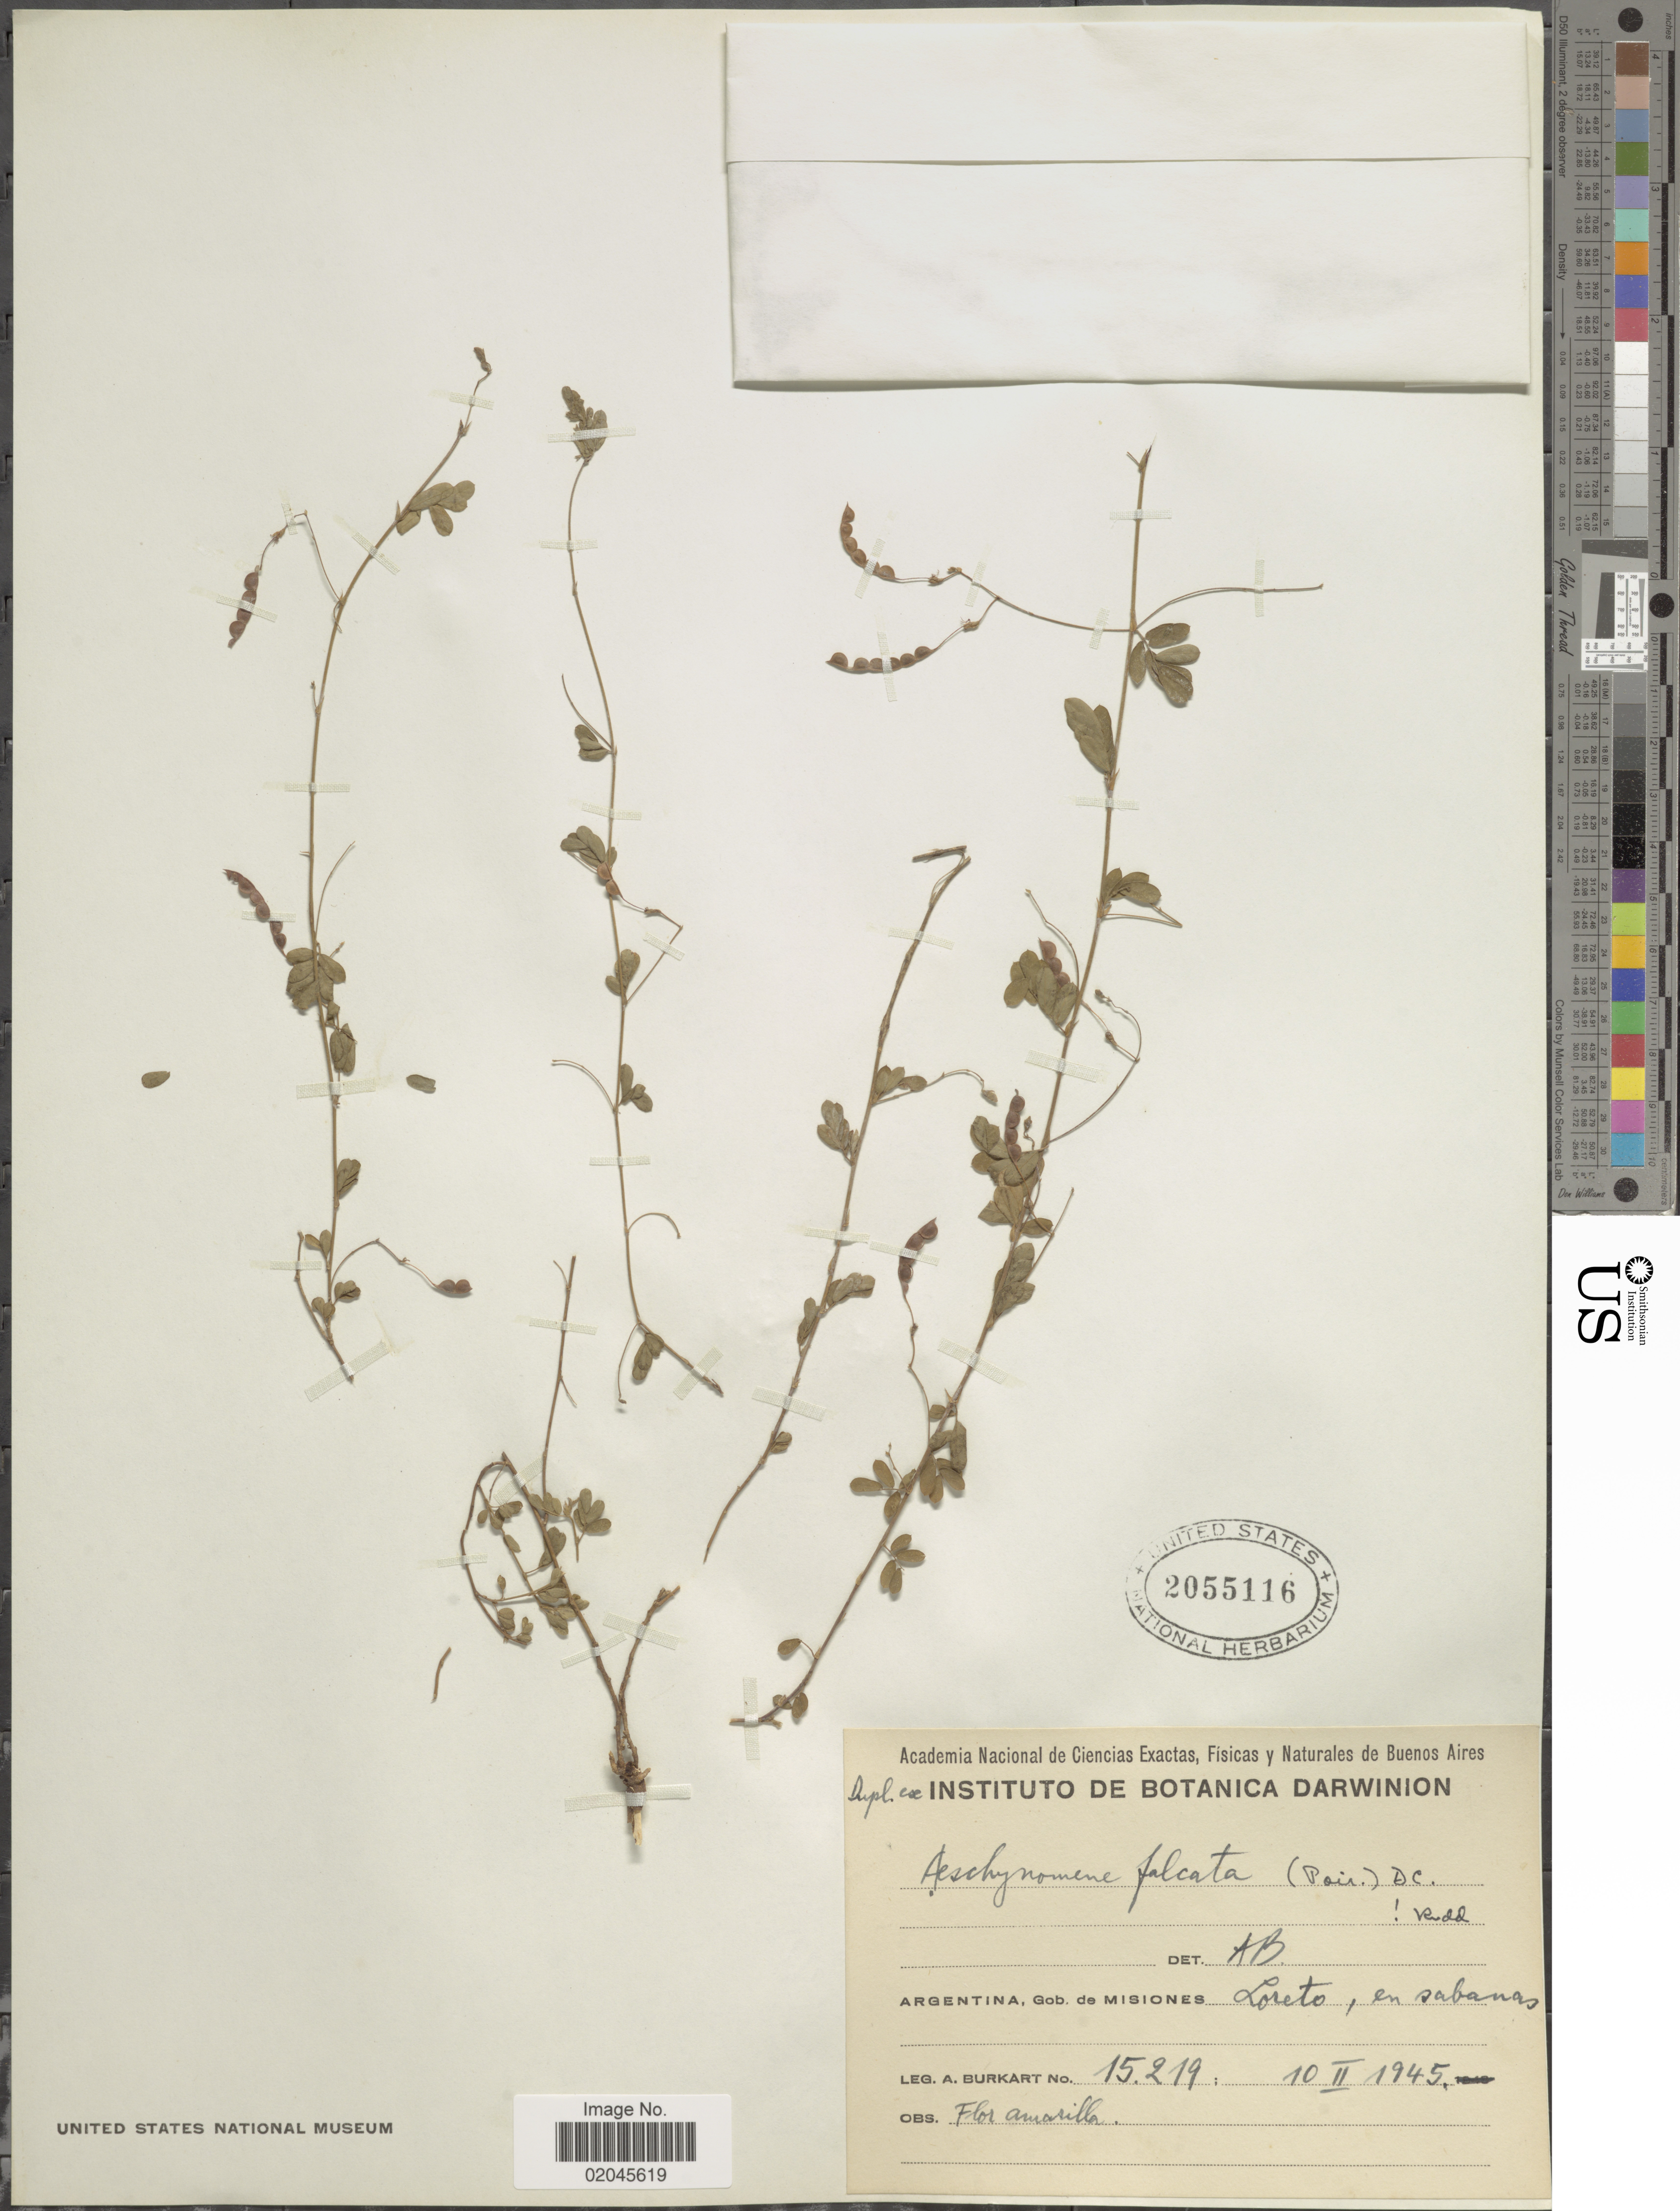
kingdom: Plantae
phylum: Tracheophyta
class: Magnoliopsida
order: Fabales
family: Fabaceae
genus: Aeschynomene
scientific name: Aeschynomene falcata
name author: (Poir.) DC.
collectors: A. E. Burkart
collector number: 15219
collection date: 1945-02-10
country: Argentina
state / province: Misiones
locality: Gob. de Misiones, Loreto, en sabanas.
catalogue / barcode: US 2055116